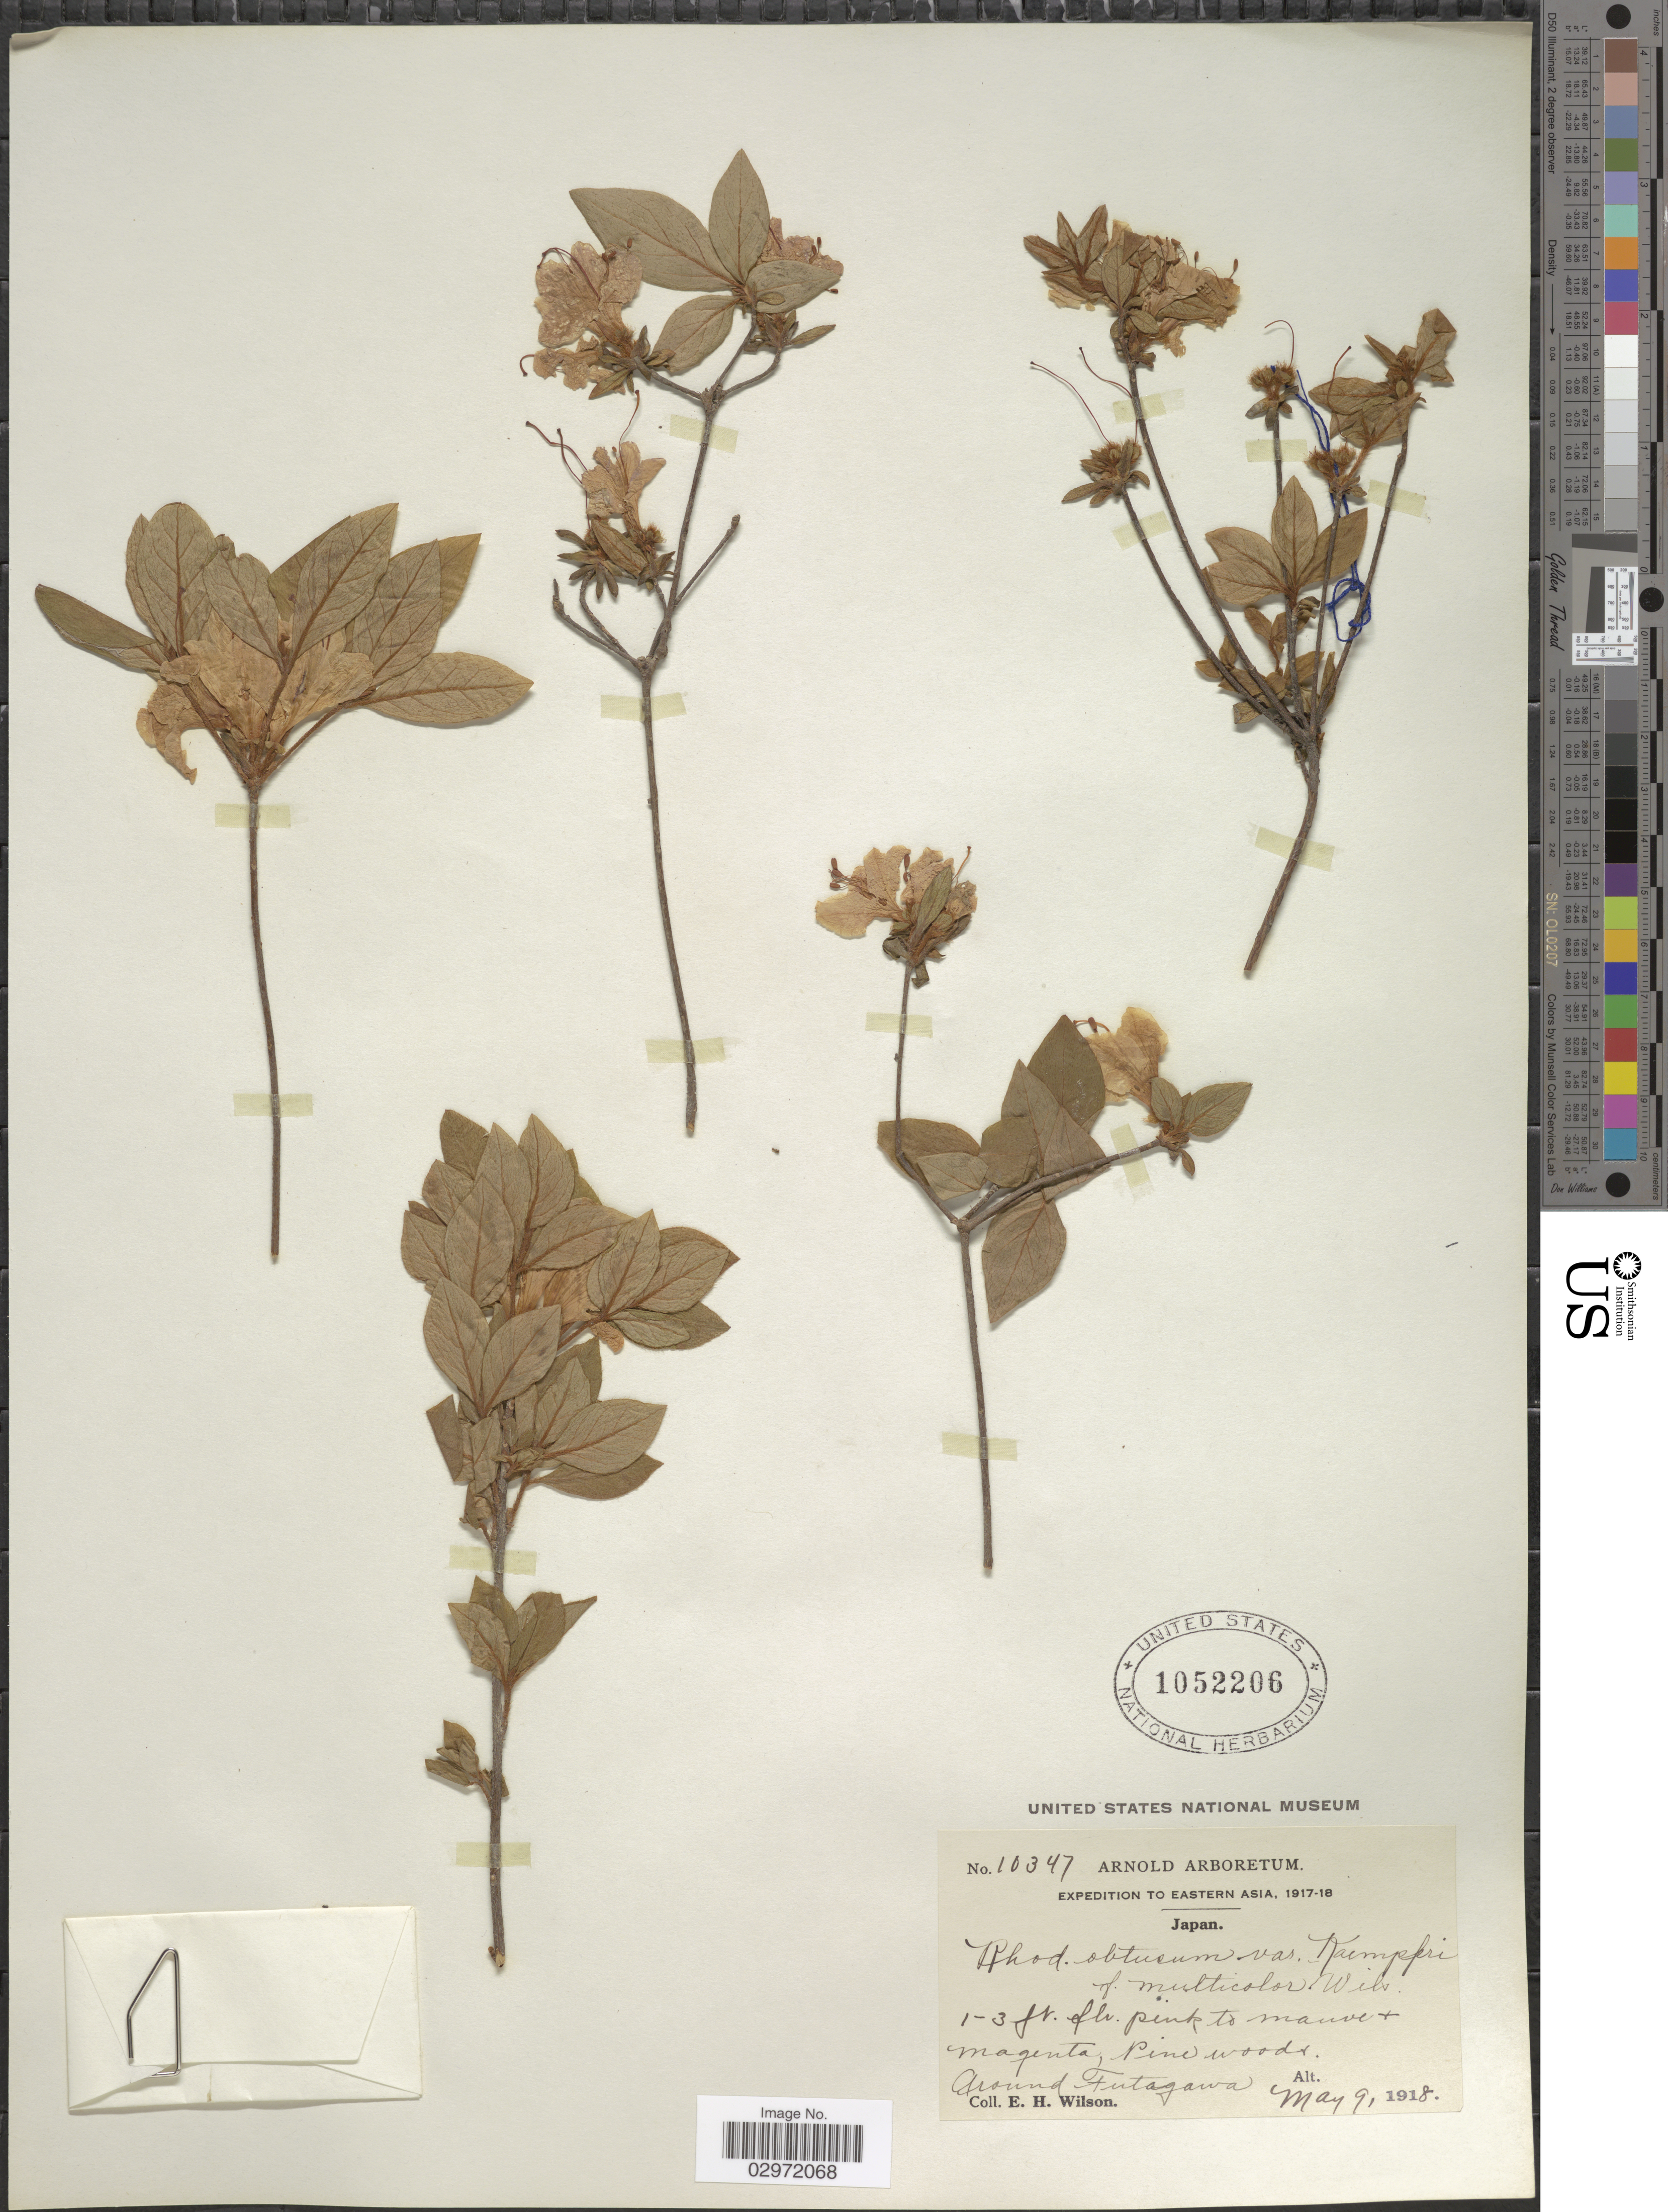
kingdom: Plantae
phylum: Tracheophyta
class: Magnoliopsida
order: Ericales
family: Ericaceae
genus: Rhododendron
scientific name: Rhododendron obtusum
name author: (Lindl.) Planch.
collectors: E. Wilson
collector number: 10347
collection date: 1918-05-09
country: Japan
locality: Eastern Asia. Around Futagawa.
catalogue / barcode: US 1052206